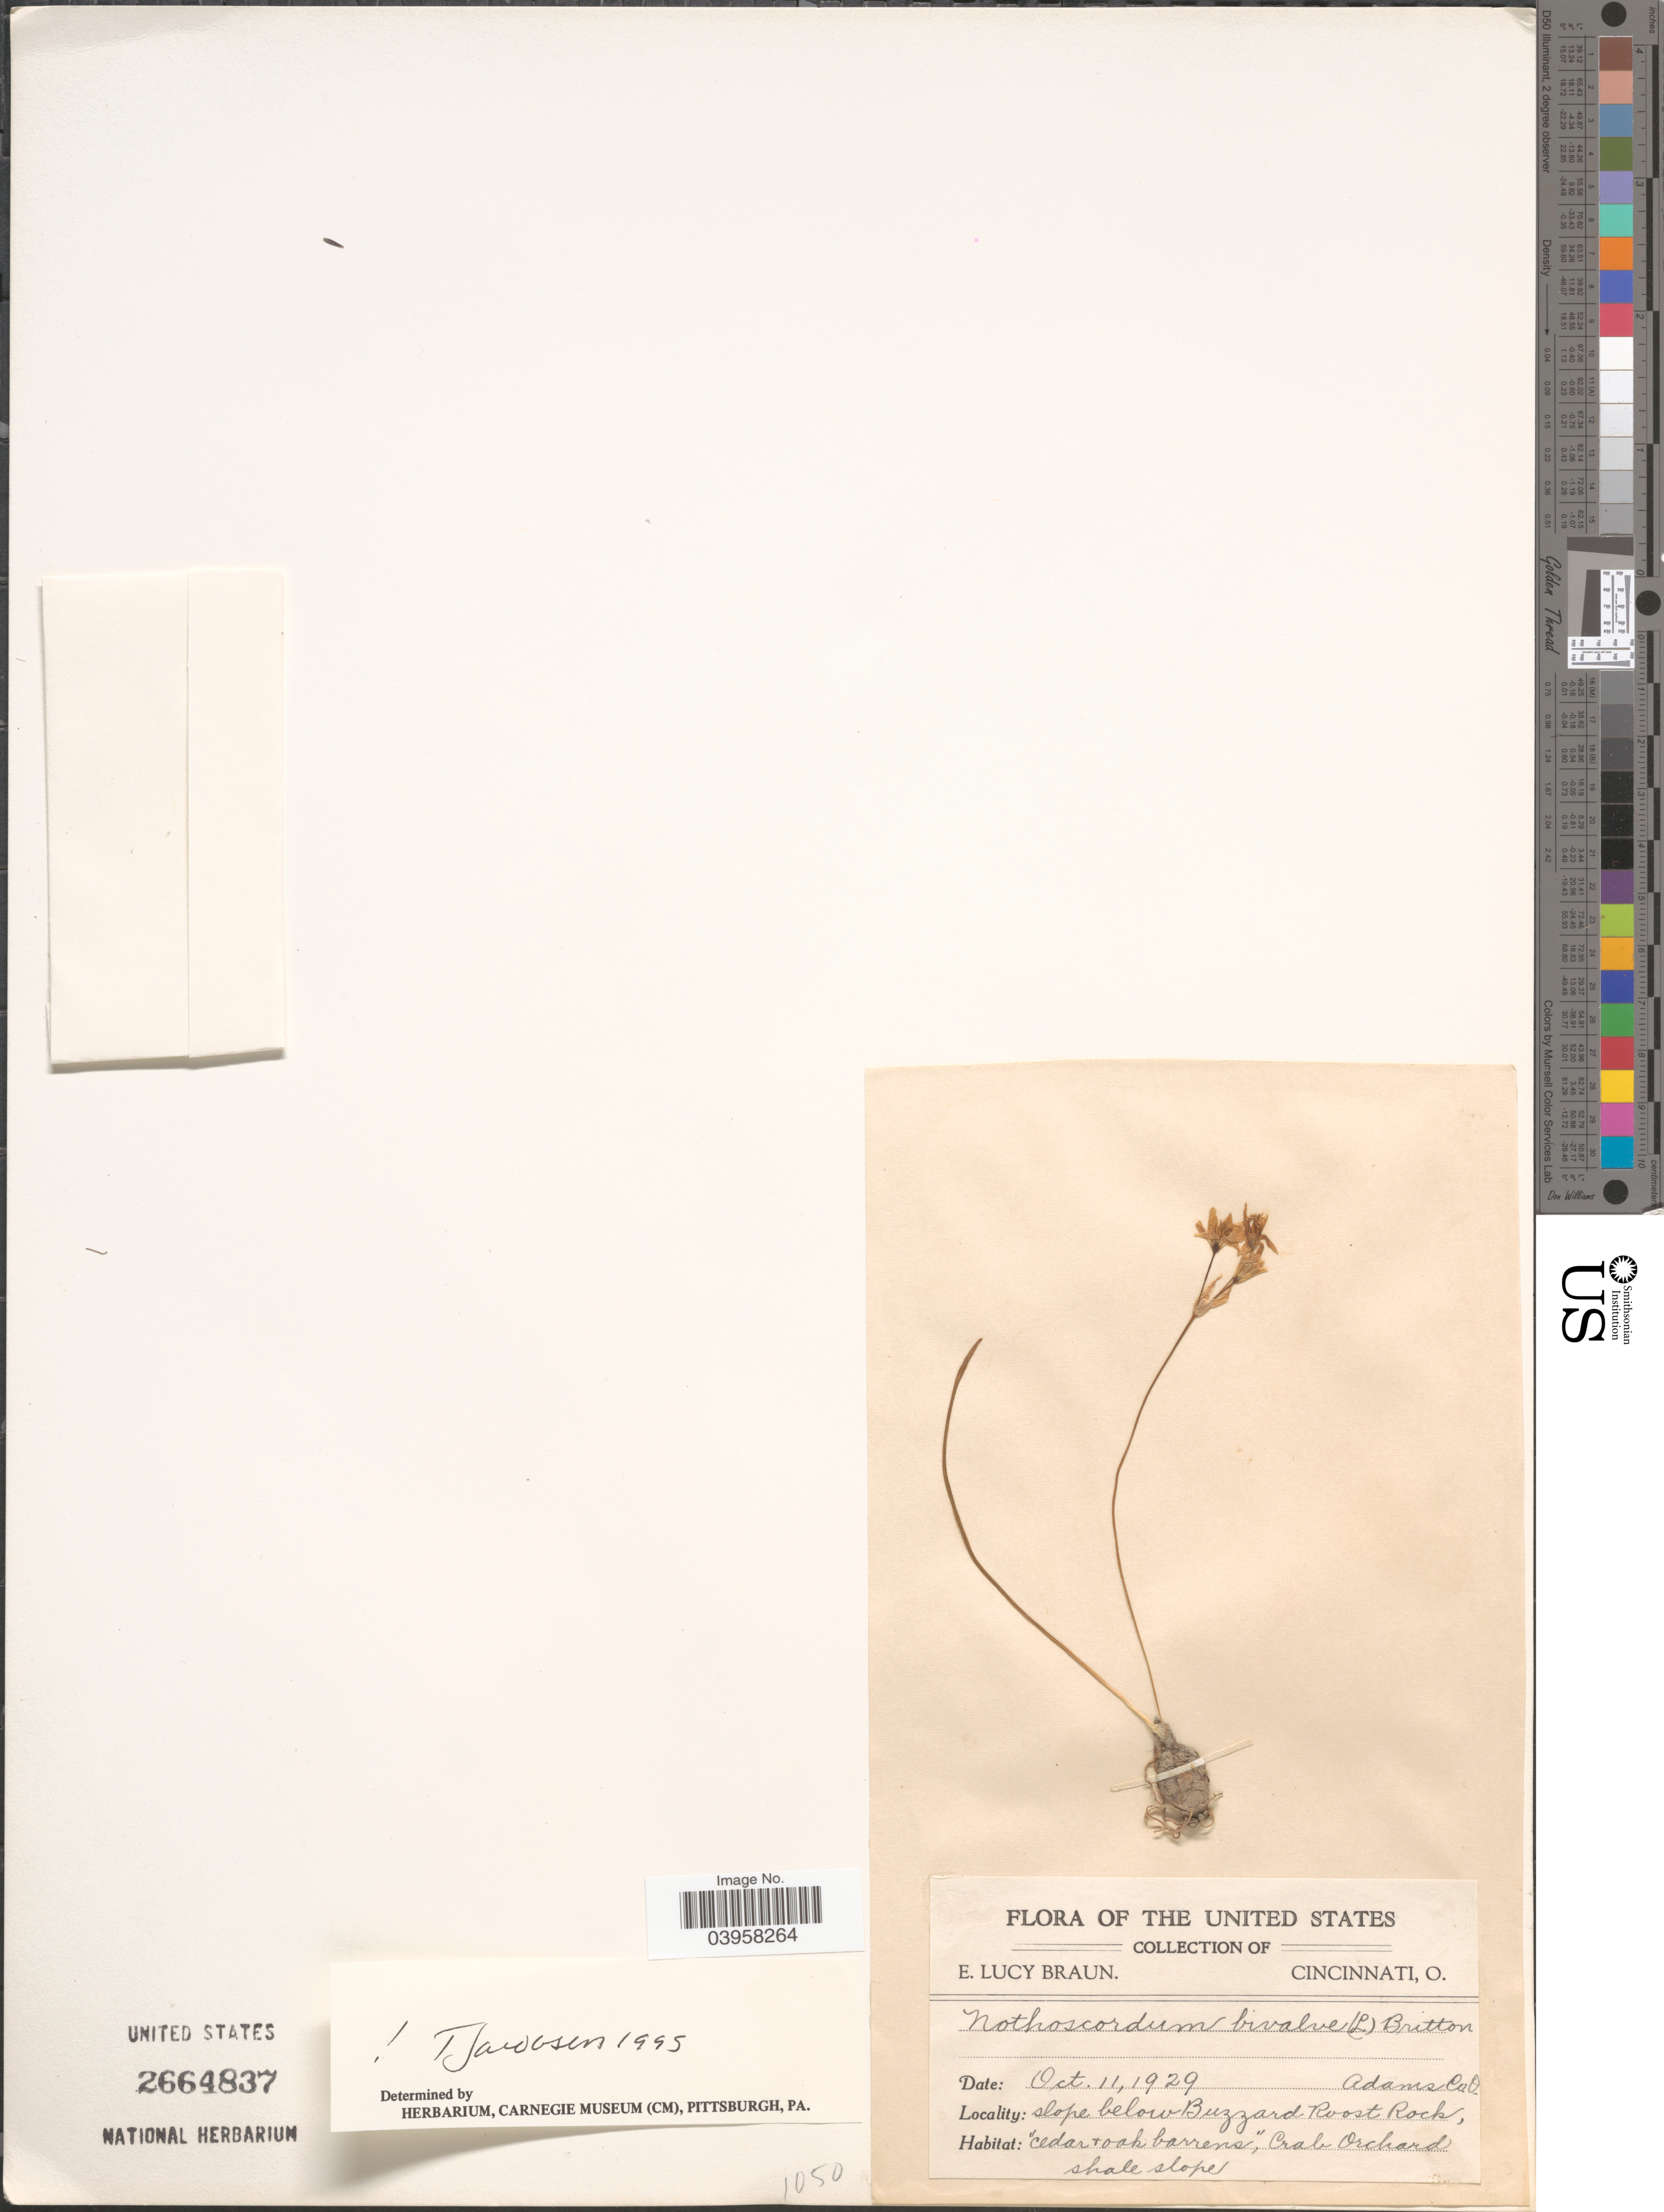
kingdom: Plantae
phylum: Tracheophyta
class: Liliopsida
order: Asparagales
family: Amaryllidaceae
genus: Nothoscordum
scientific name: Nothoscordum bivalve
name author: (L.) Britton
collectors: E. L. Braun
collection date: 1929-10-11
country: United States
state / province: Ohio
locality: Adams Co. Slope below Buzzard Roost Rock, "cedar & oak barrens", Crab Orchard shale slope.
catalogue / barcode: US 2664837